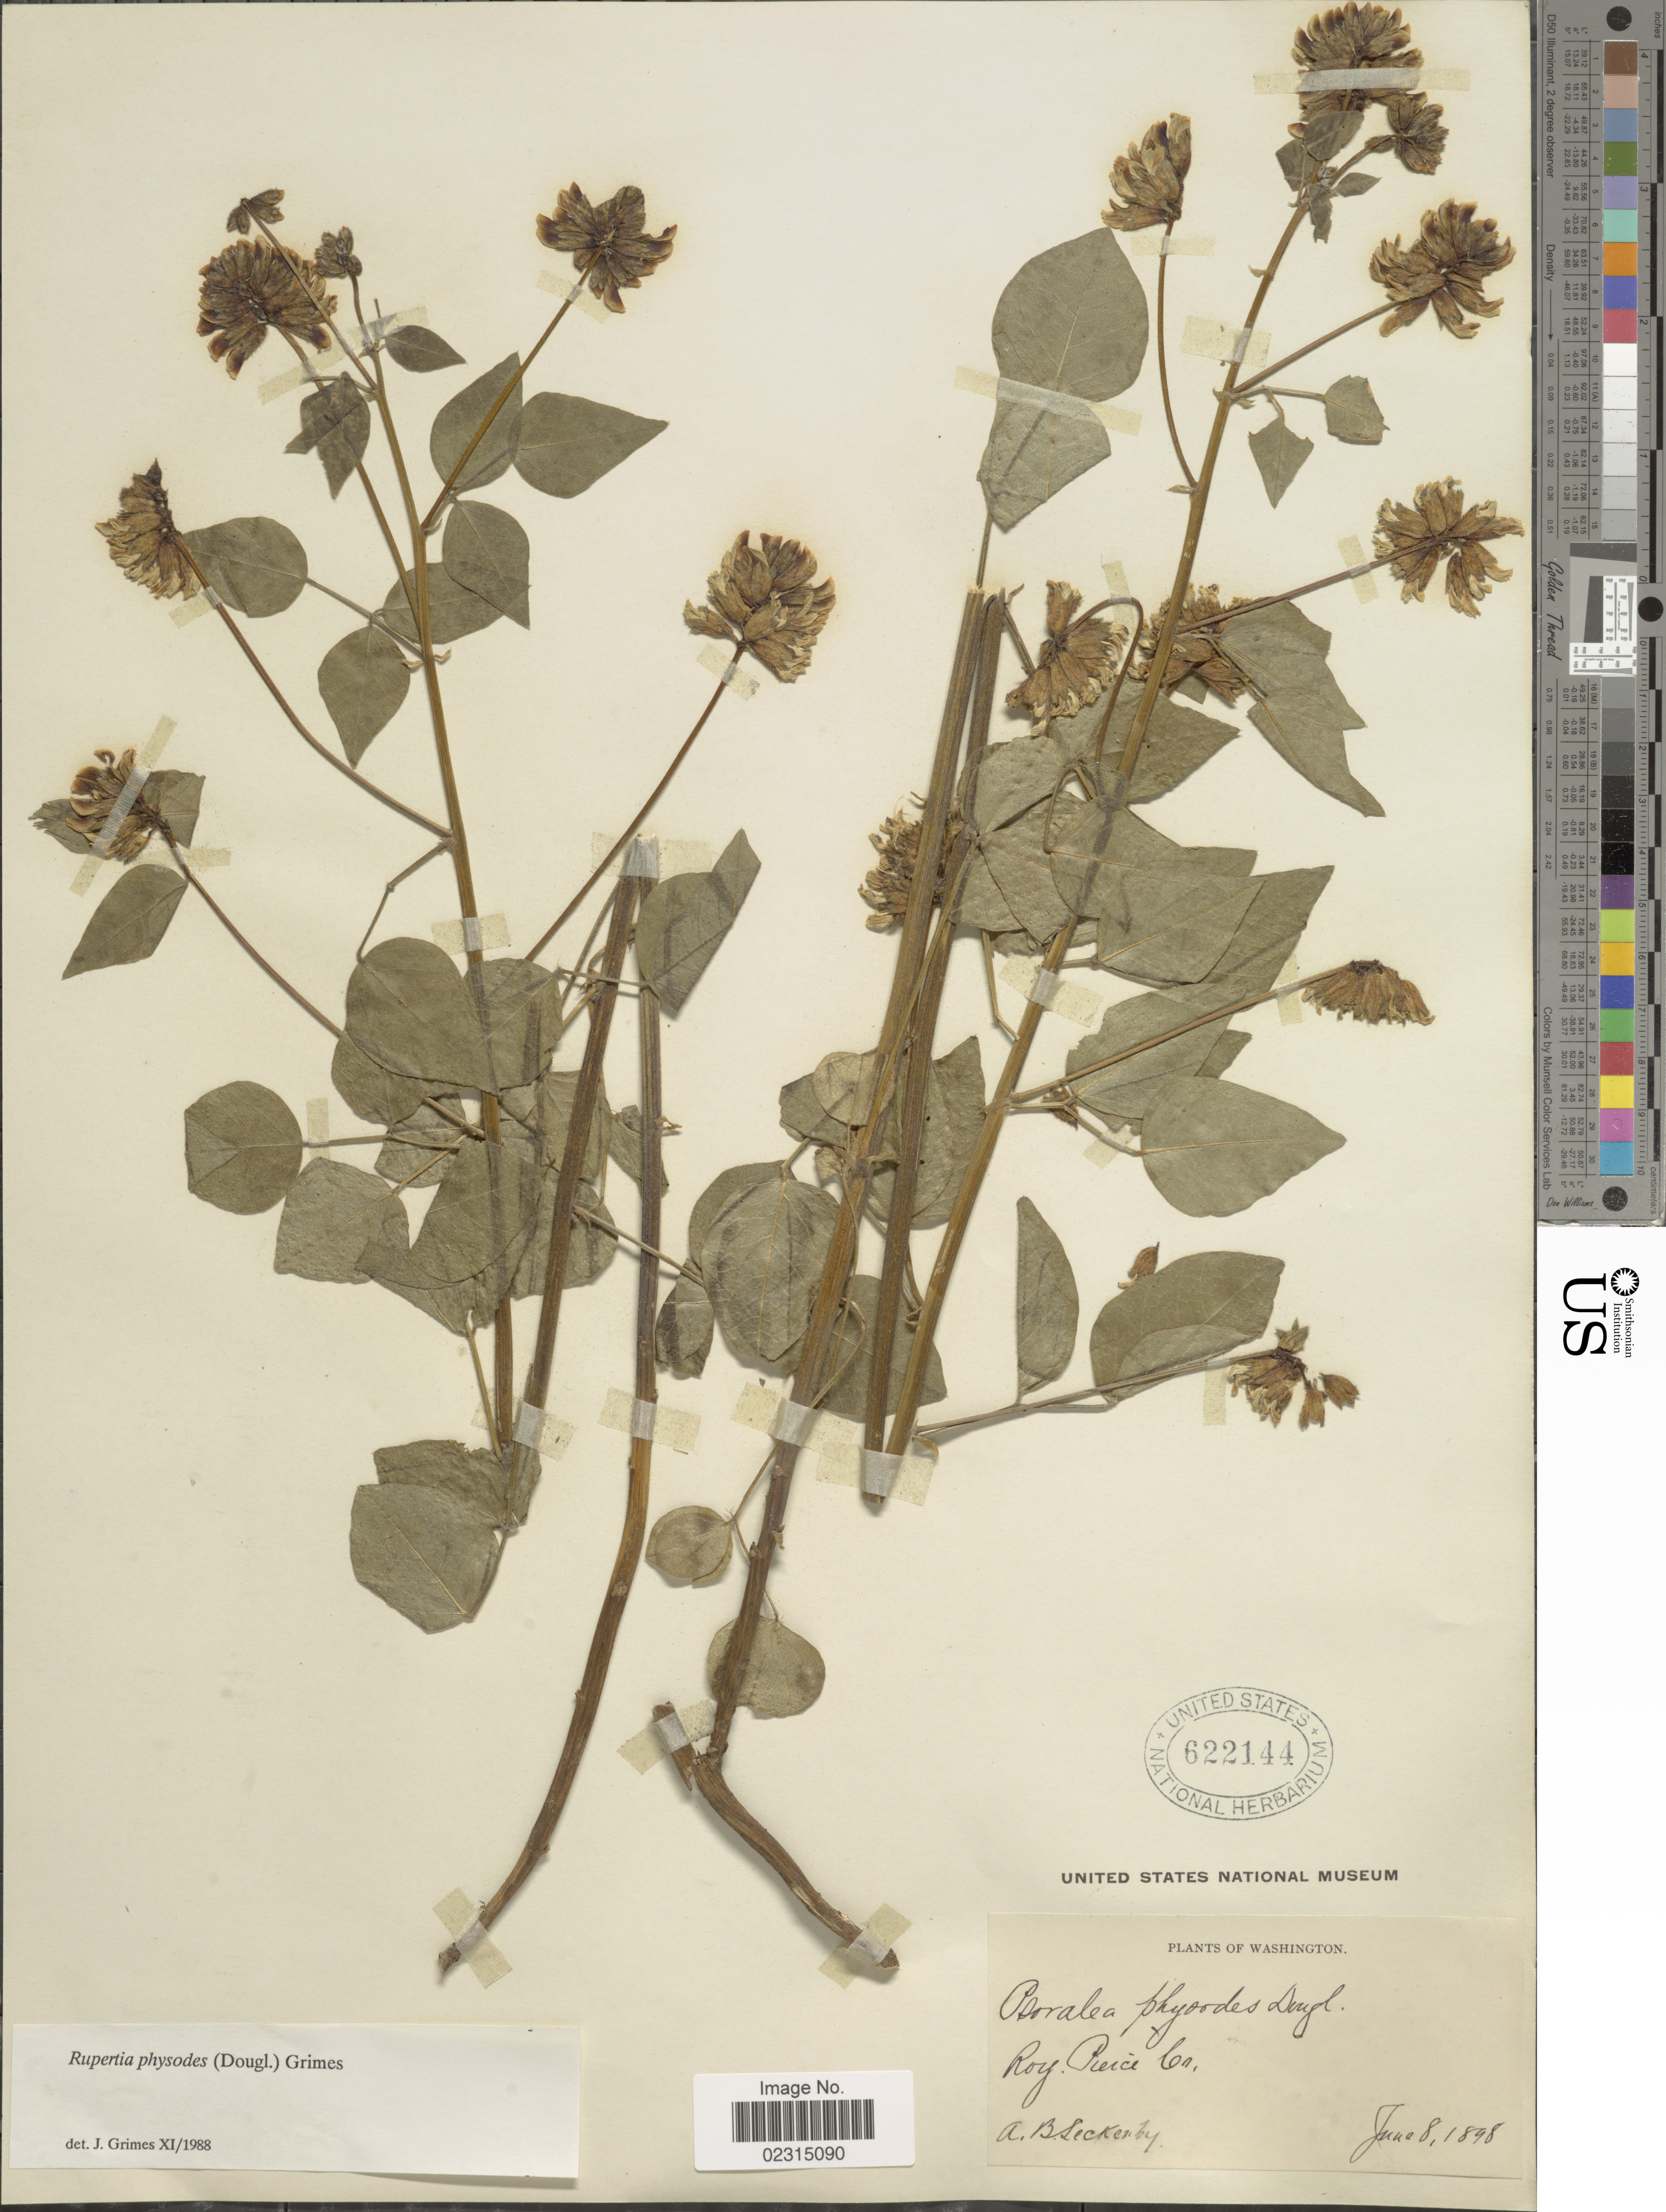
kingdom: Plantae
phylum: Tracheophyta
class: Magnoliopsida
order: Fabales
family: Fabaceae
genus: Rupertia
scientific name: Rupertia physodes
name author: (Douglas) J.W. Grimes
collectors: A. Leckenby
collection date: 1898-06-08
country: United States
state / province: Washington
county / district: Pierce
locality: Roy Pierce Co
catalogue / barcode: US 622144